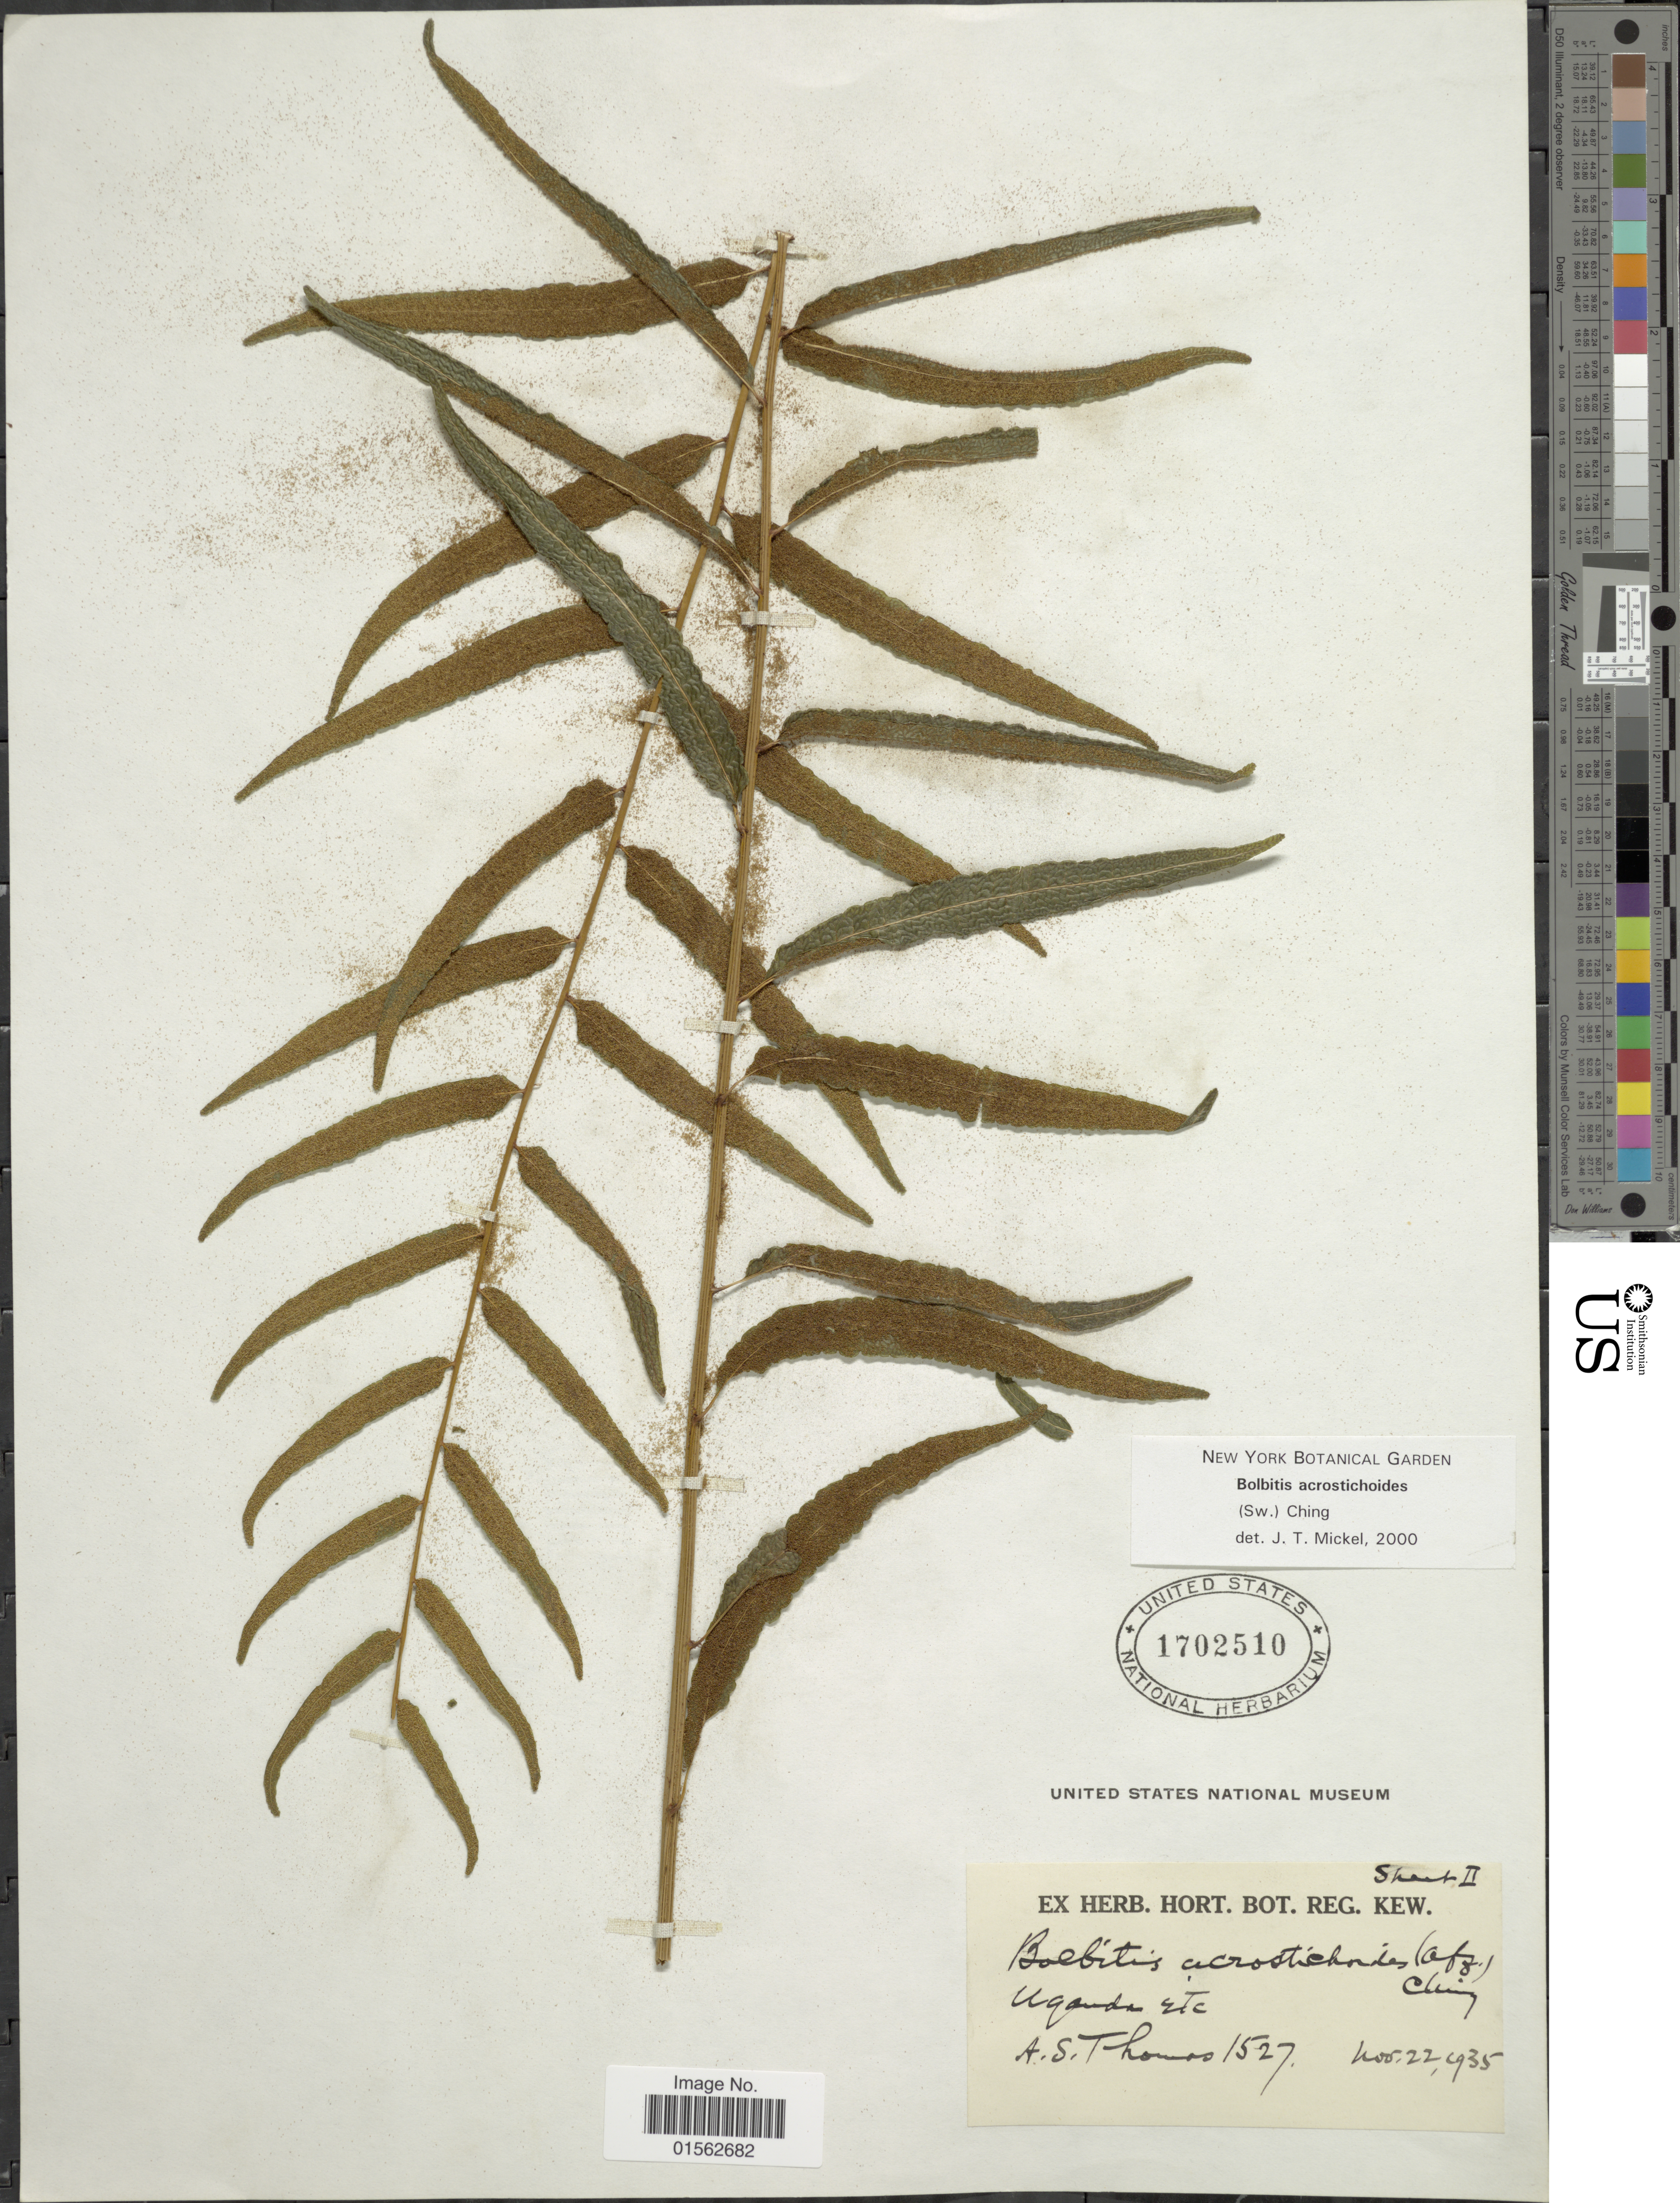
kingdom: Plantae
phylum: Tracheophyta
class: Polypodiopsida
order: Polypodiales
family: Dryopteridaceae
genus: Bolbitis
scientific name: Bolbitis acrostichoides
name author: (Hook.) Ching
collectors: A. Thomas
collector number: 1527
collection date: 1935-11-22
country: Uganda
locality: Uganda etc. [unsure placement]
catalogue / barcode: US 1702510